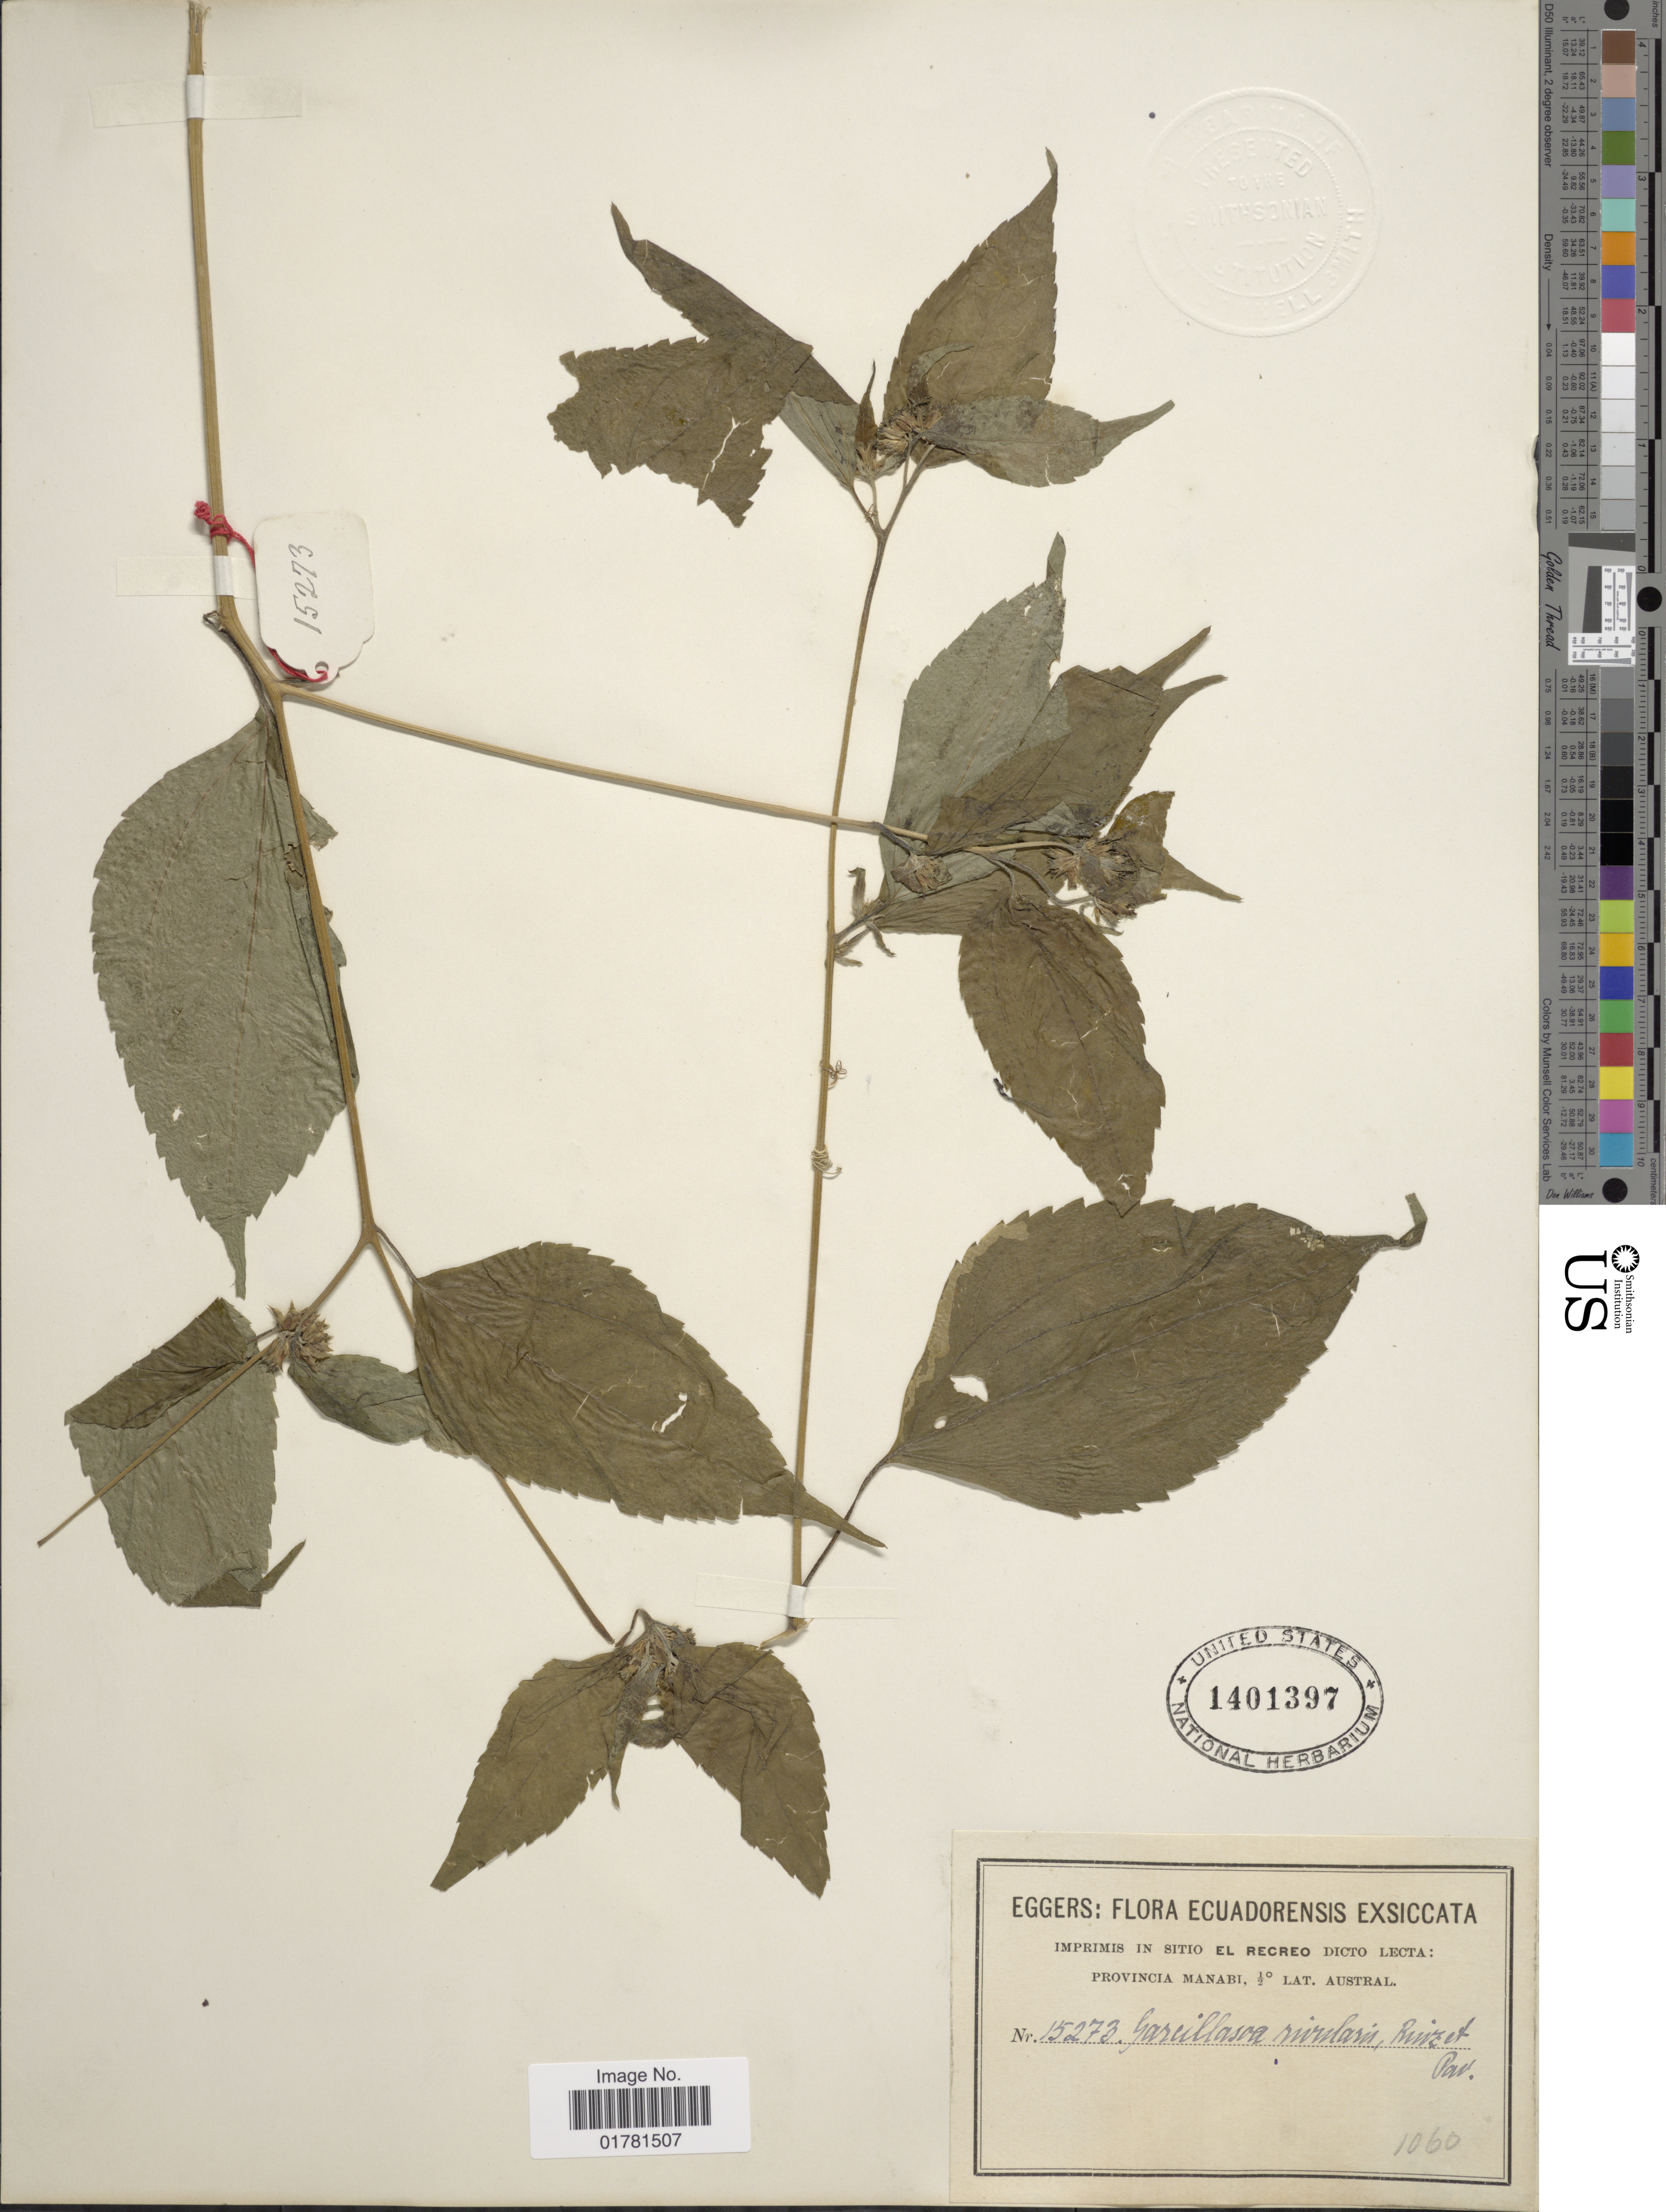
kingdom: Plantae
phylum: Tracheophyta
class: Magnoliopsida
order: Asterales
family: Asteraceae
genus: Garcilassa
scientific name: Garcilassa rivularis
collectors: -. Eggers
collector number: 15273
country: Ecuador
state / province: Manabí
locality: Imprimis in Sitio EL recreo dicto Lecta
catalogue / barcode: US 1401397